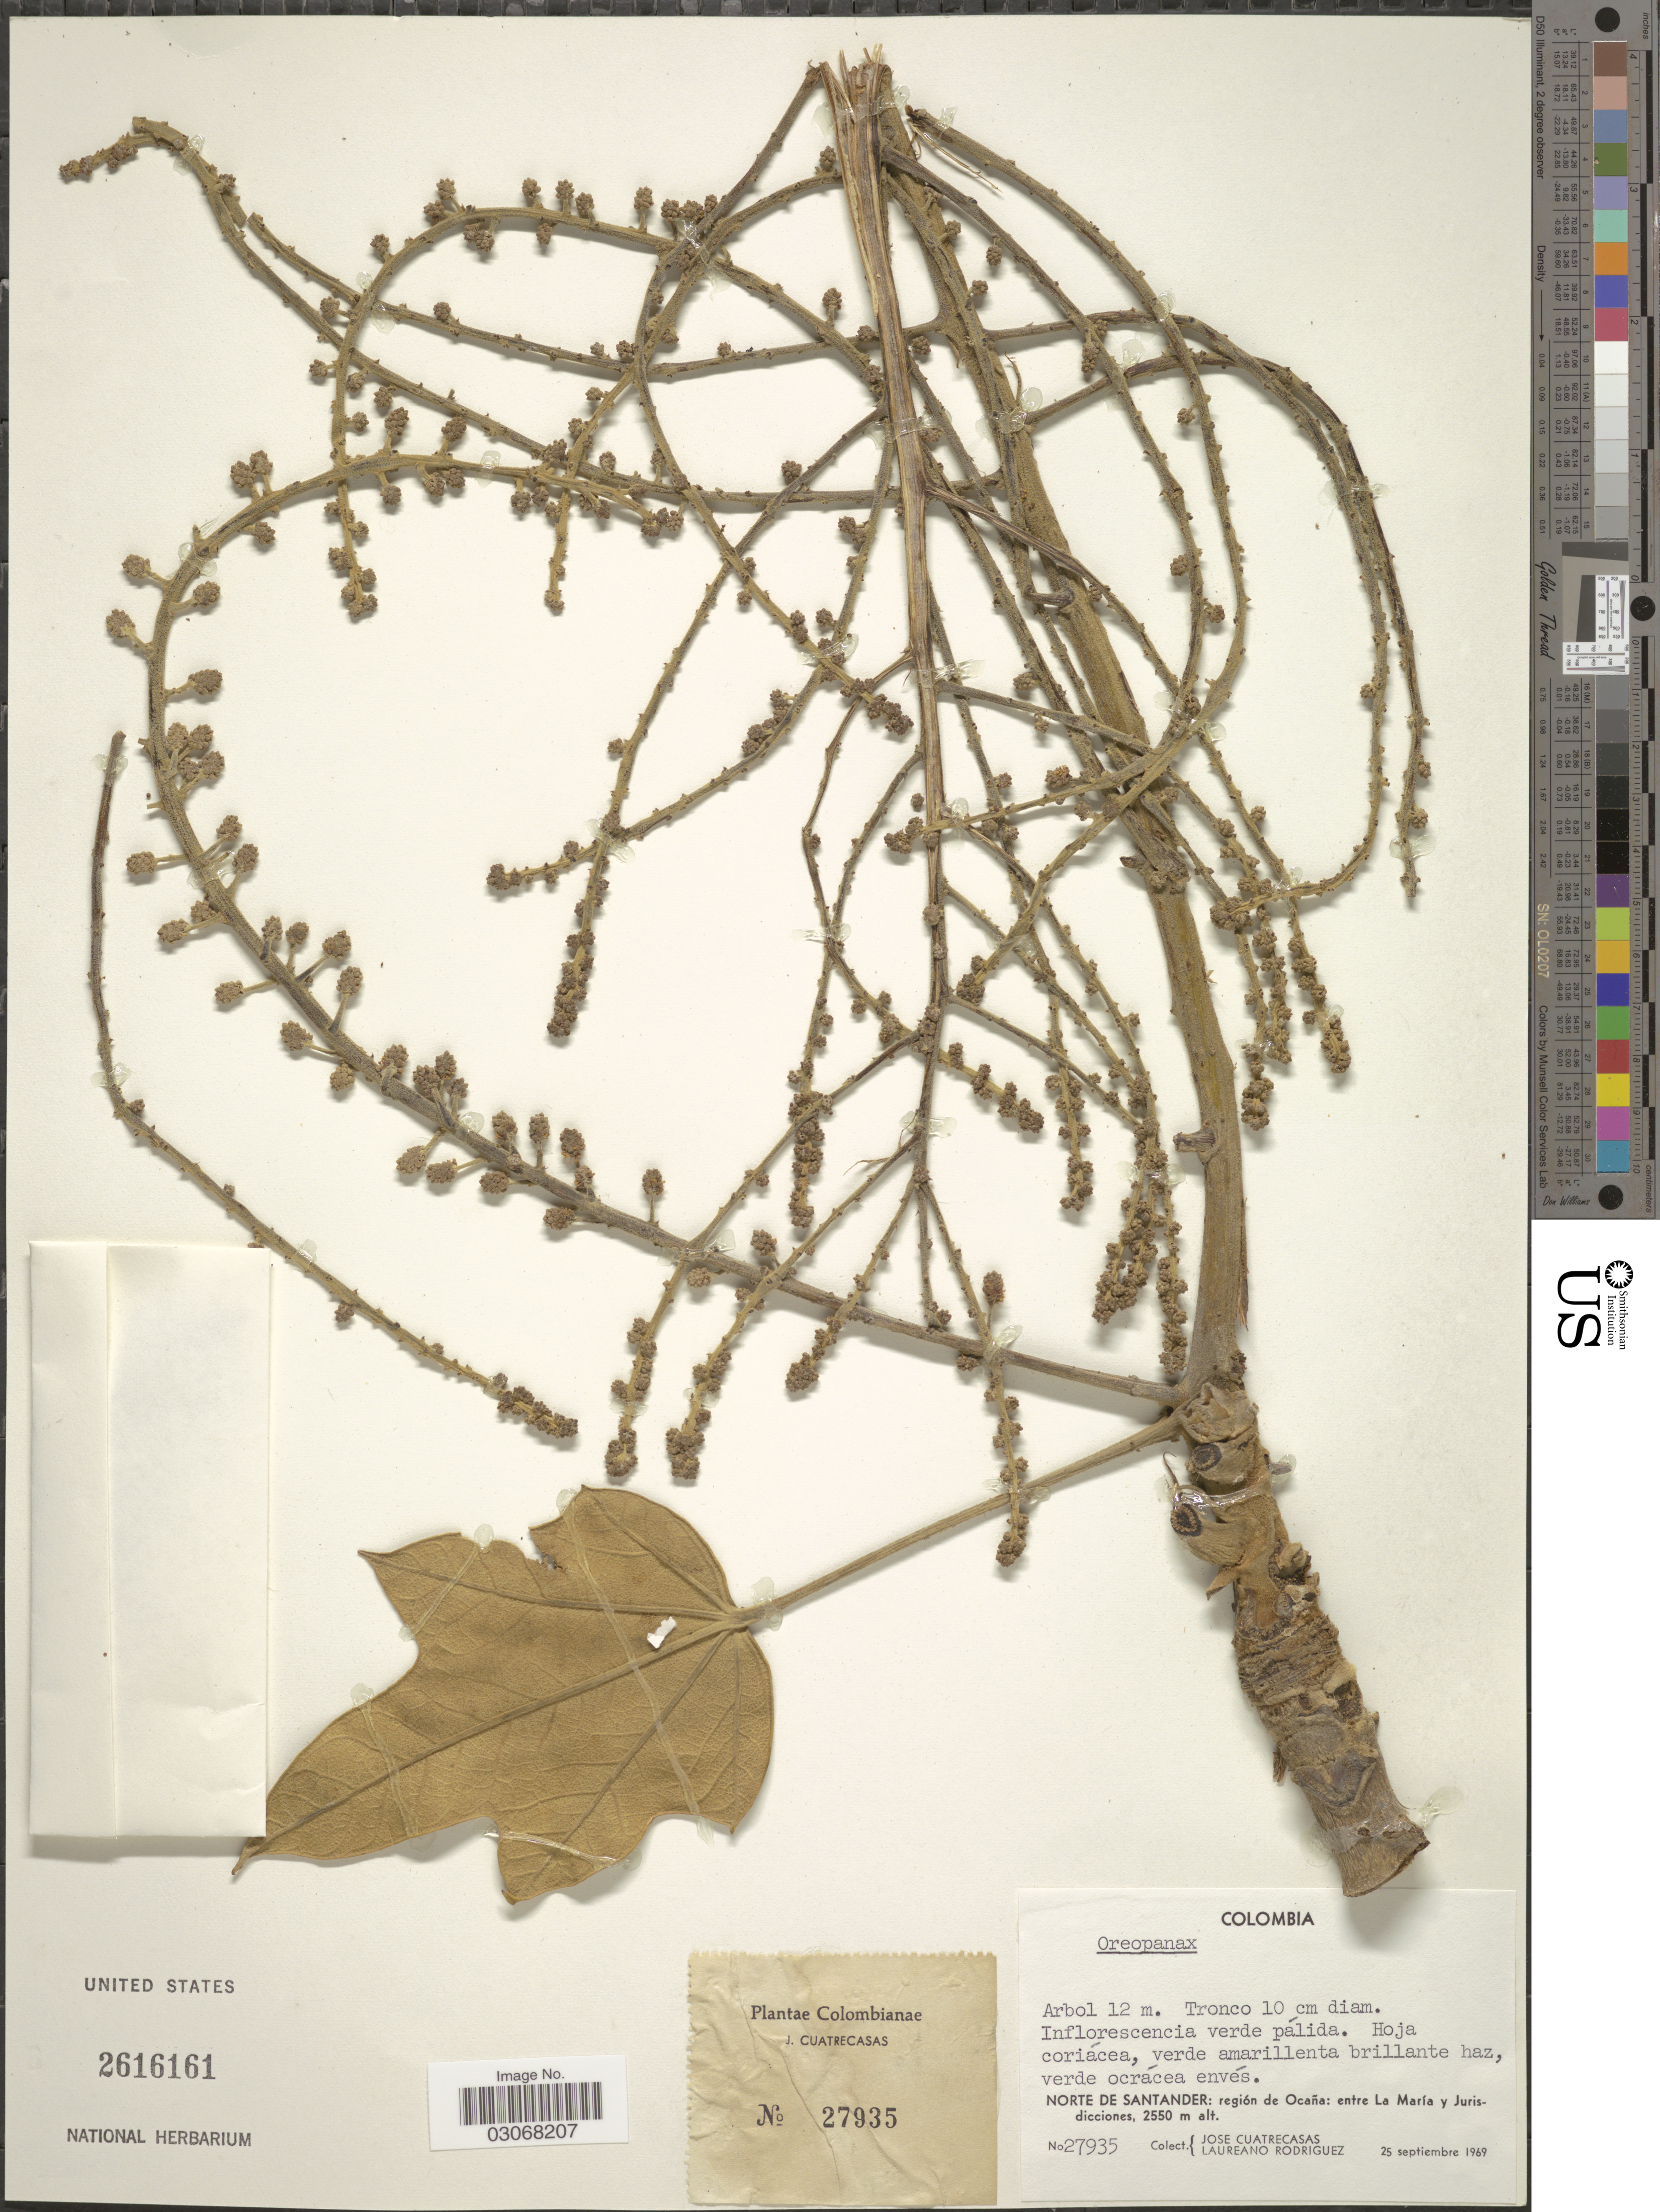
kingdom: Plantae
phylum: Tracheophyta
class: Magnoliopsida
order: Apiales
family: Araliaceae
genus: Oreopanax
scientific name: Oreopanax sp.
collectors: J. Cuatrecasas & L. Rodriguez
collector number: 27935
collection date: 1969-09-25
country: Colombia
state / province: Norte de Santander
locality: Norte de Santander: región de Ocaña: entre La María y Jurisdicciones.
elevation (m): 2550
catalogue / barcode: US 2616161